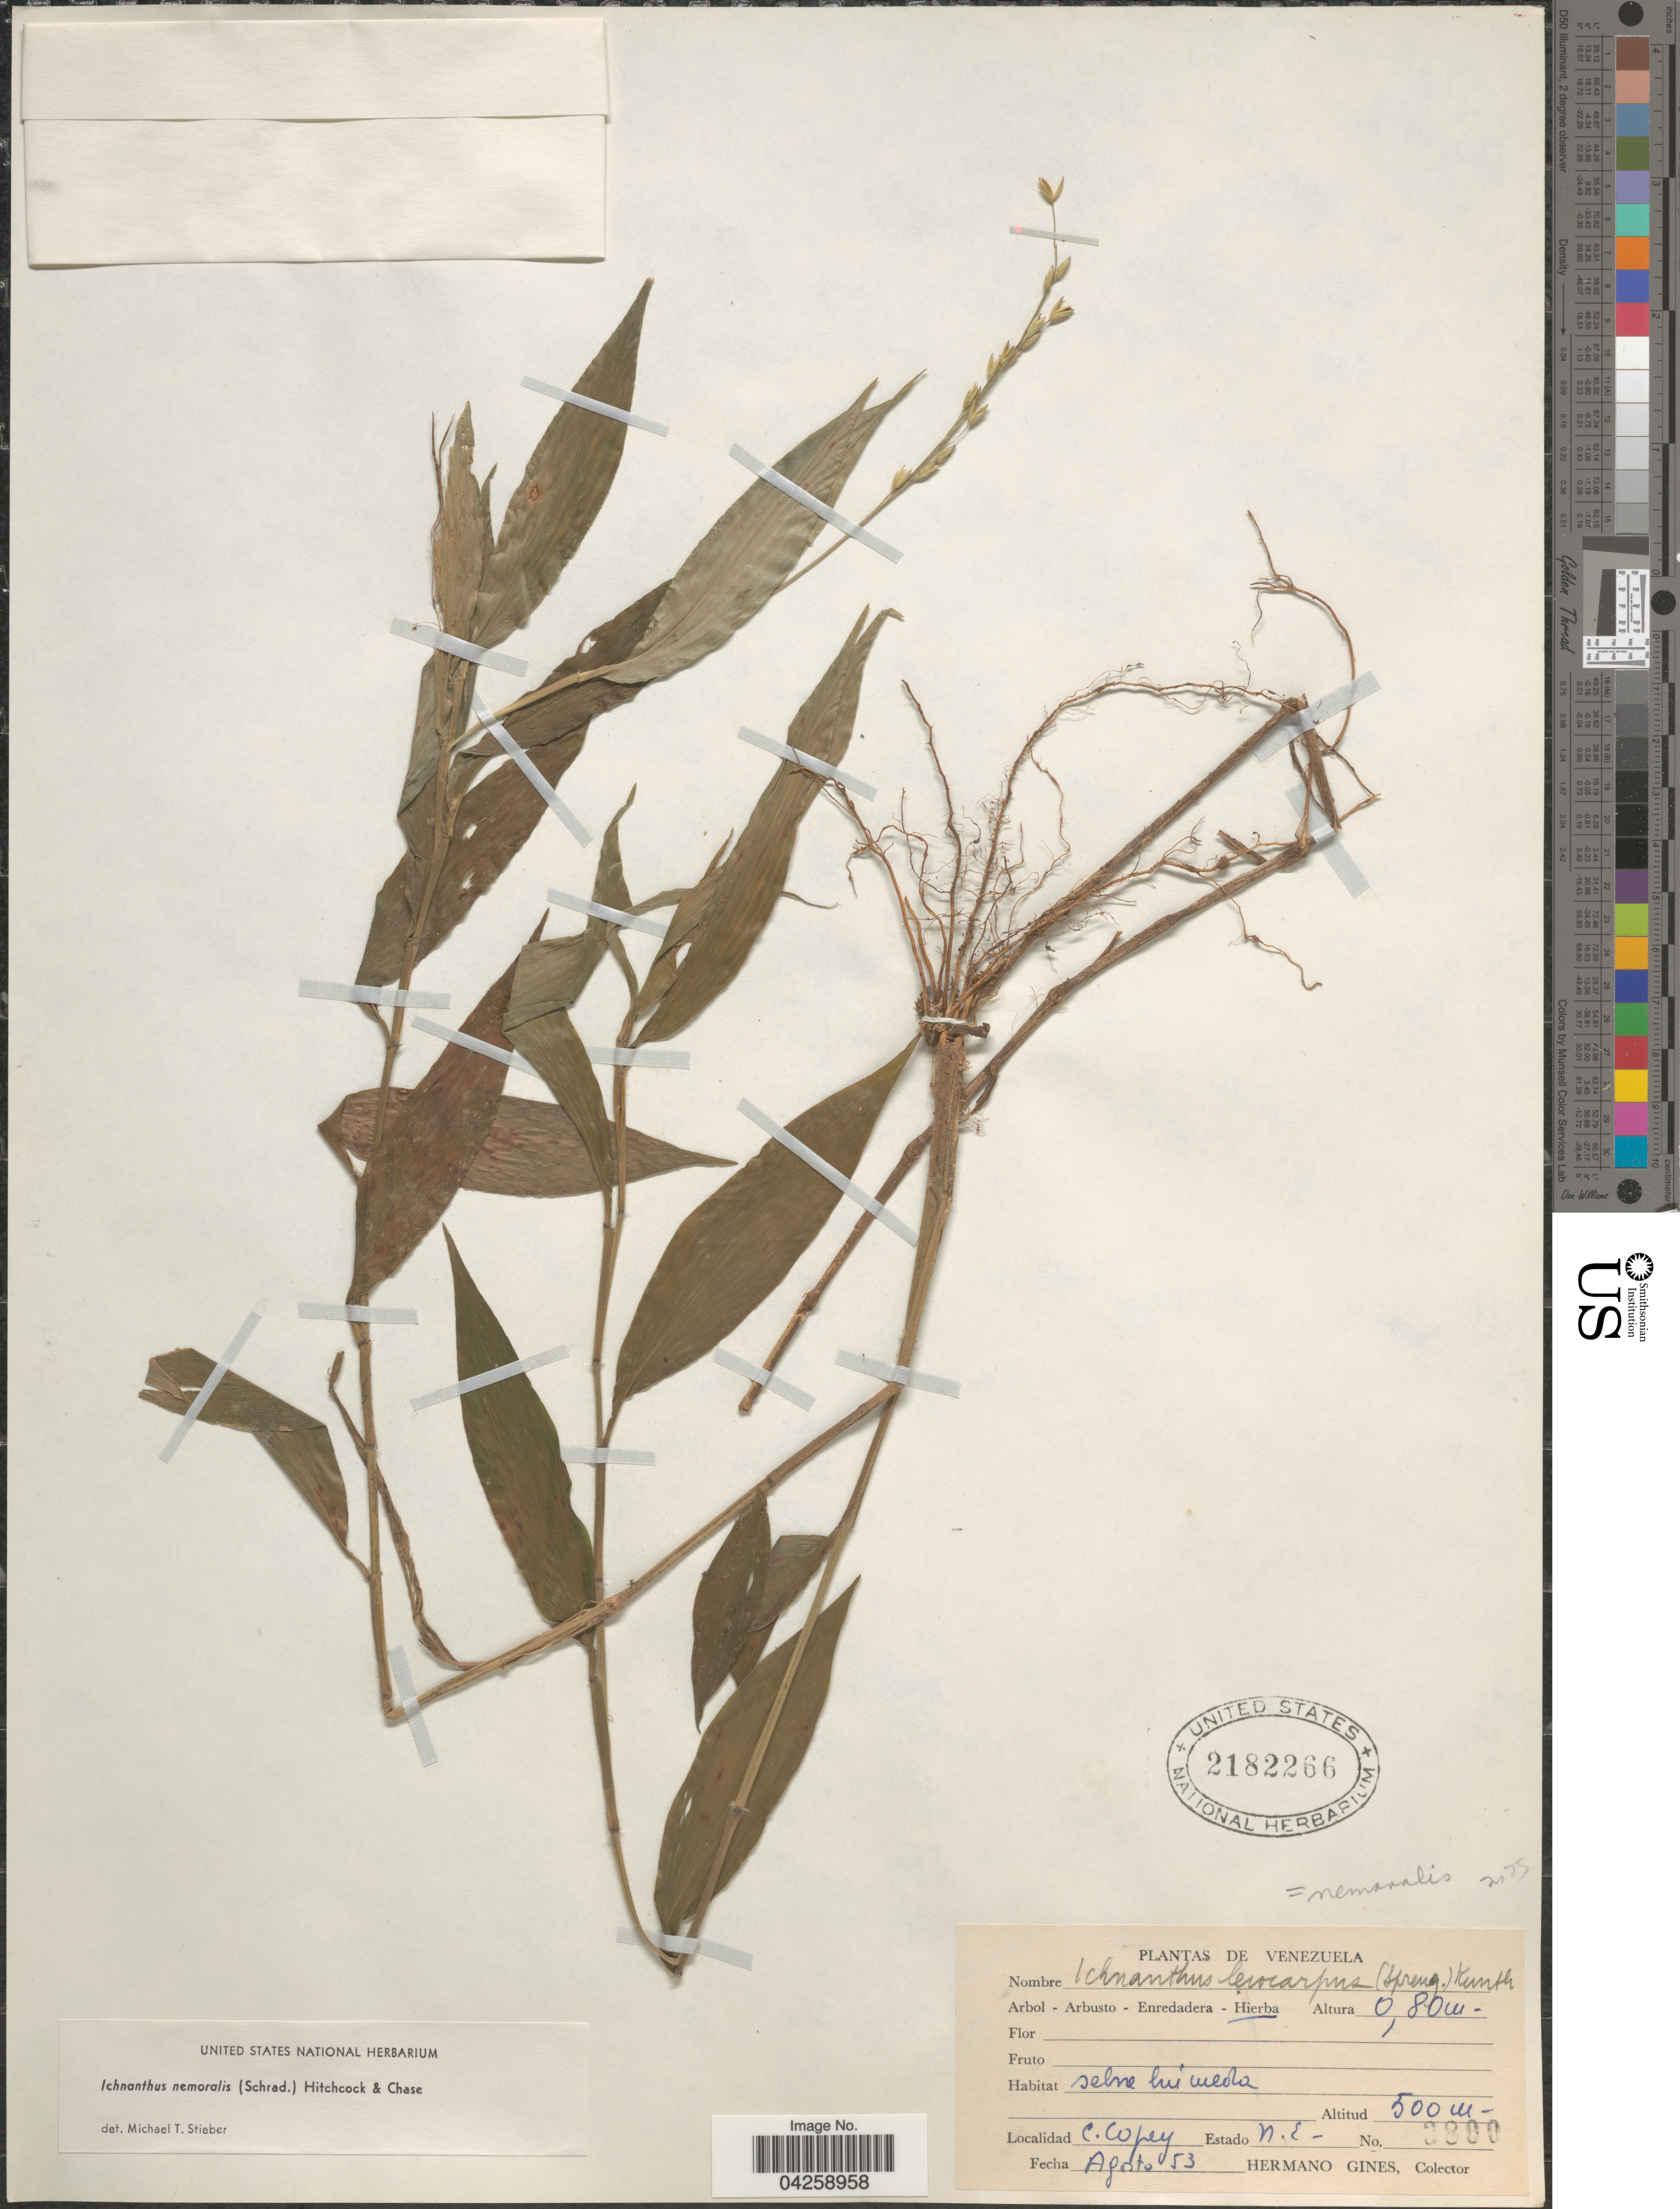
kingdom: Plantae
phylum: Tracheophyta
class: Liliopsida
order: Poales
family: Poaceae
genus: Ichnanthus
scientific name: Ichnanthus nemoralis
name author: (Schrad.) Hitchc. & Chase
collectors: Bro. Gines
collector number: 3800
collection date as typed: Transcribed d/m/y: /8/53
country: Venezuela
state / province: Nueva Esparta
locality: C. Copey.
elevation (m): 500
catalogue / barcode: US 2182266